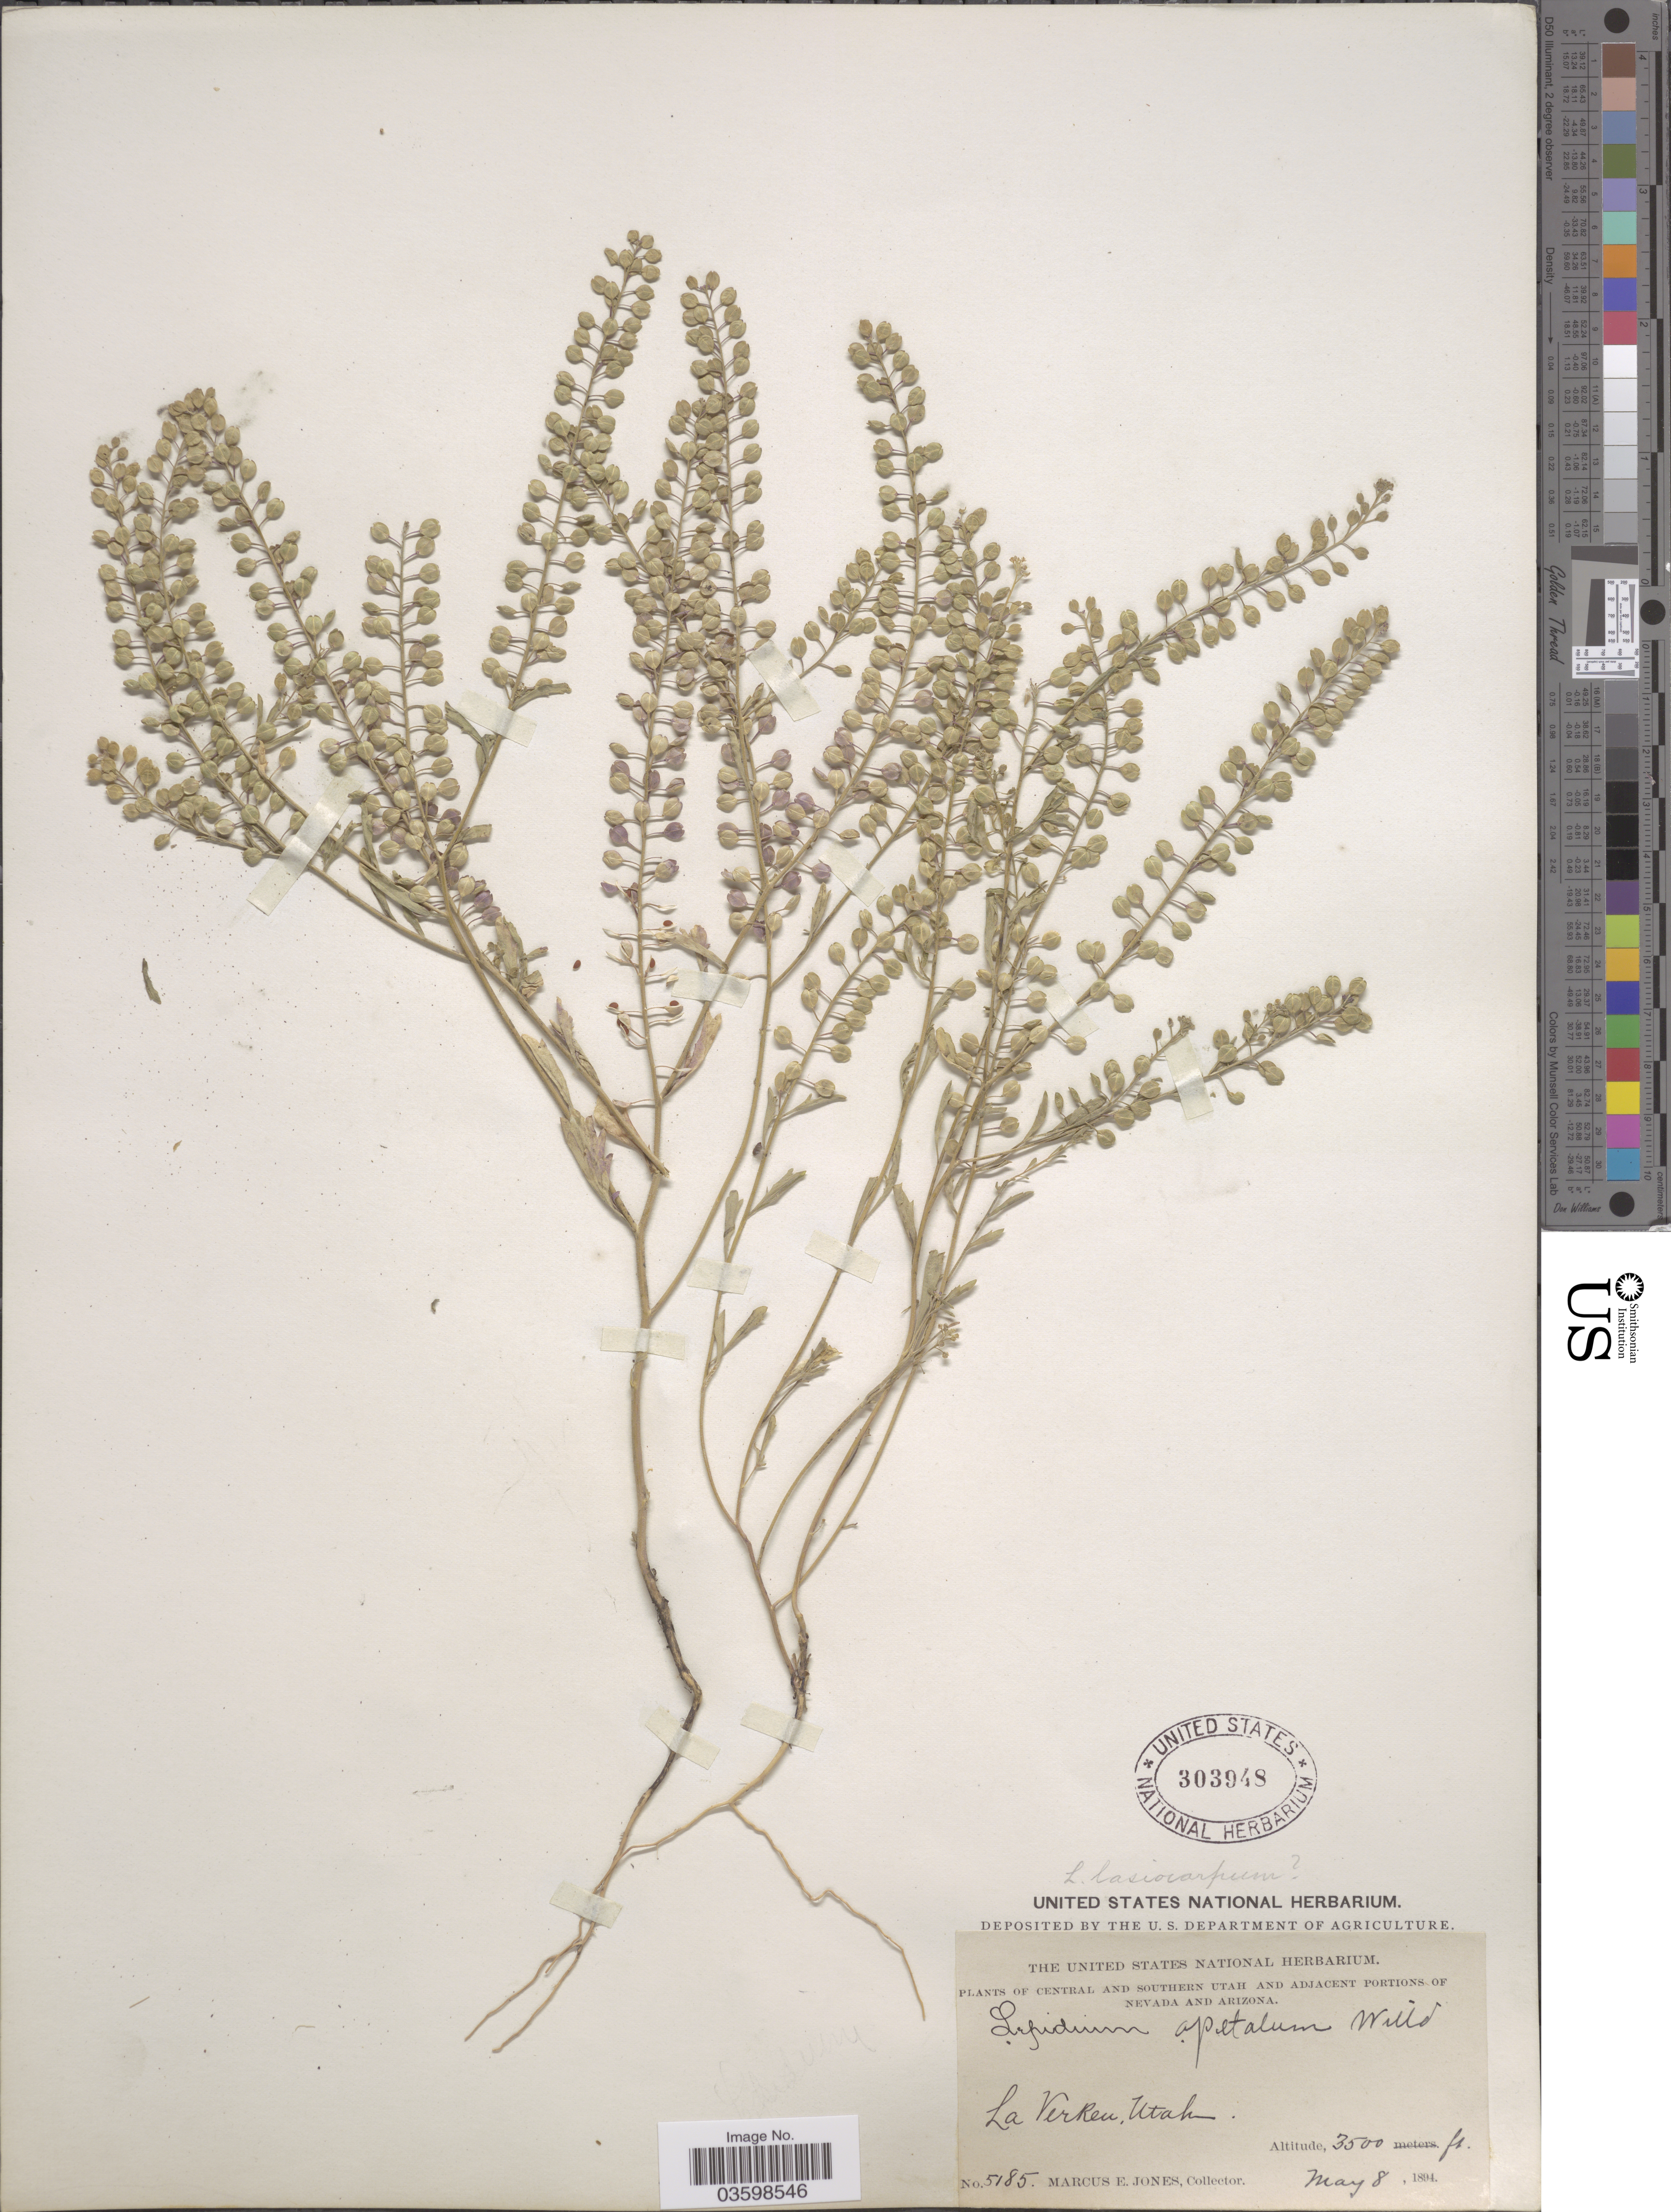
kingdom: Plantae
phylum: Tracheophyta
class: Magnoliopsida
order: Brassicales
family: Brassicaceae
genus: Lepidium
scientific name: Lepidium lasiocarpum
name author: Nutt.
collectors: M. E. Jones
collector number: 5185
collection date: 1894-05-08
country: United States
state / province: Utah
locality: Central and Southern Utah. La Verken.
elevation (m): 1067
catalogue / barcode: US 303948